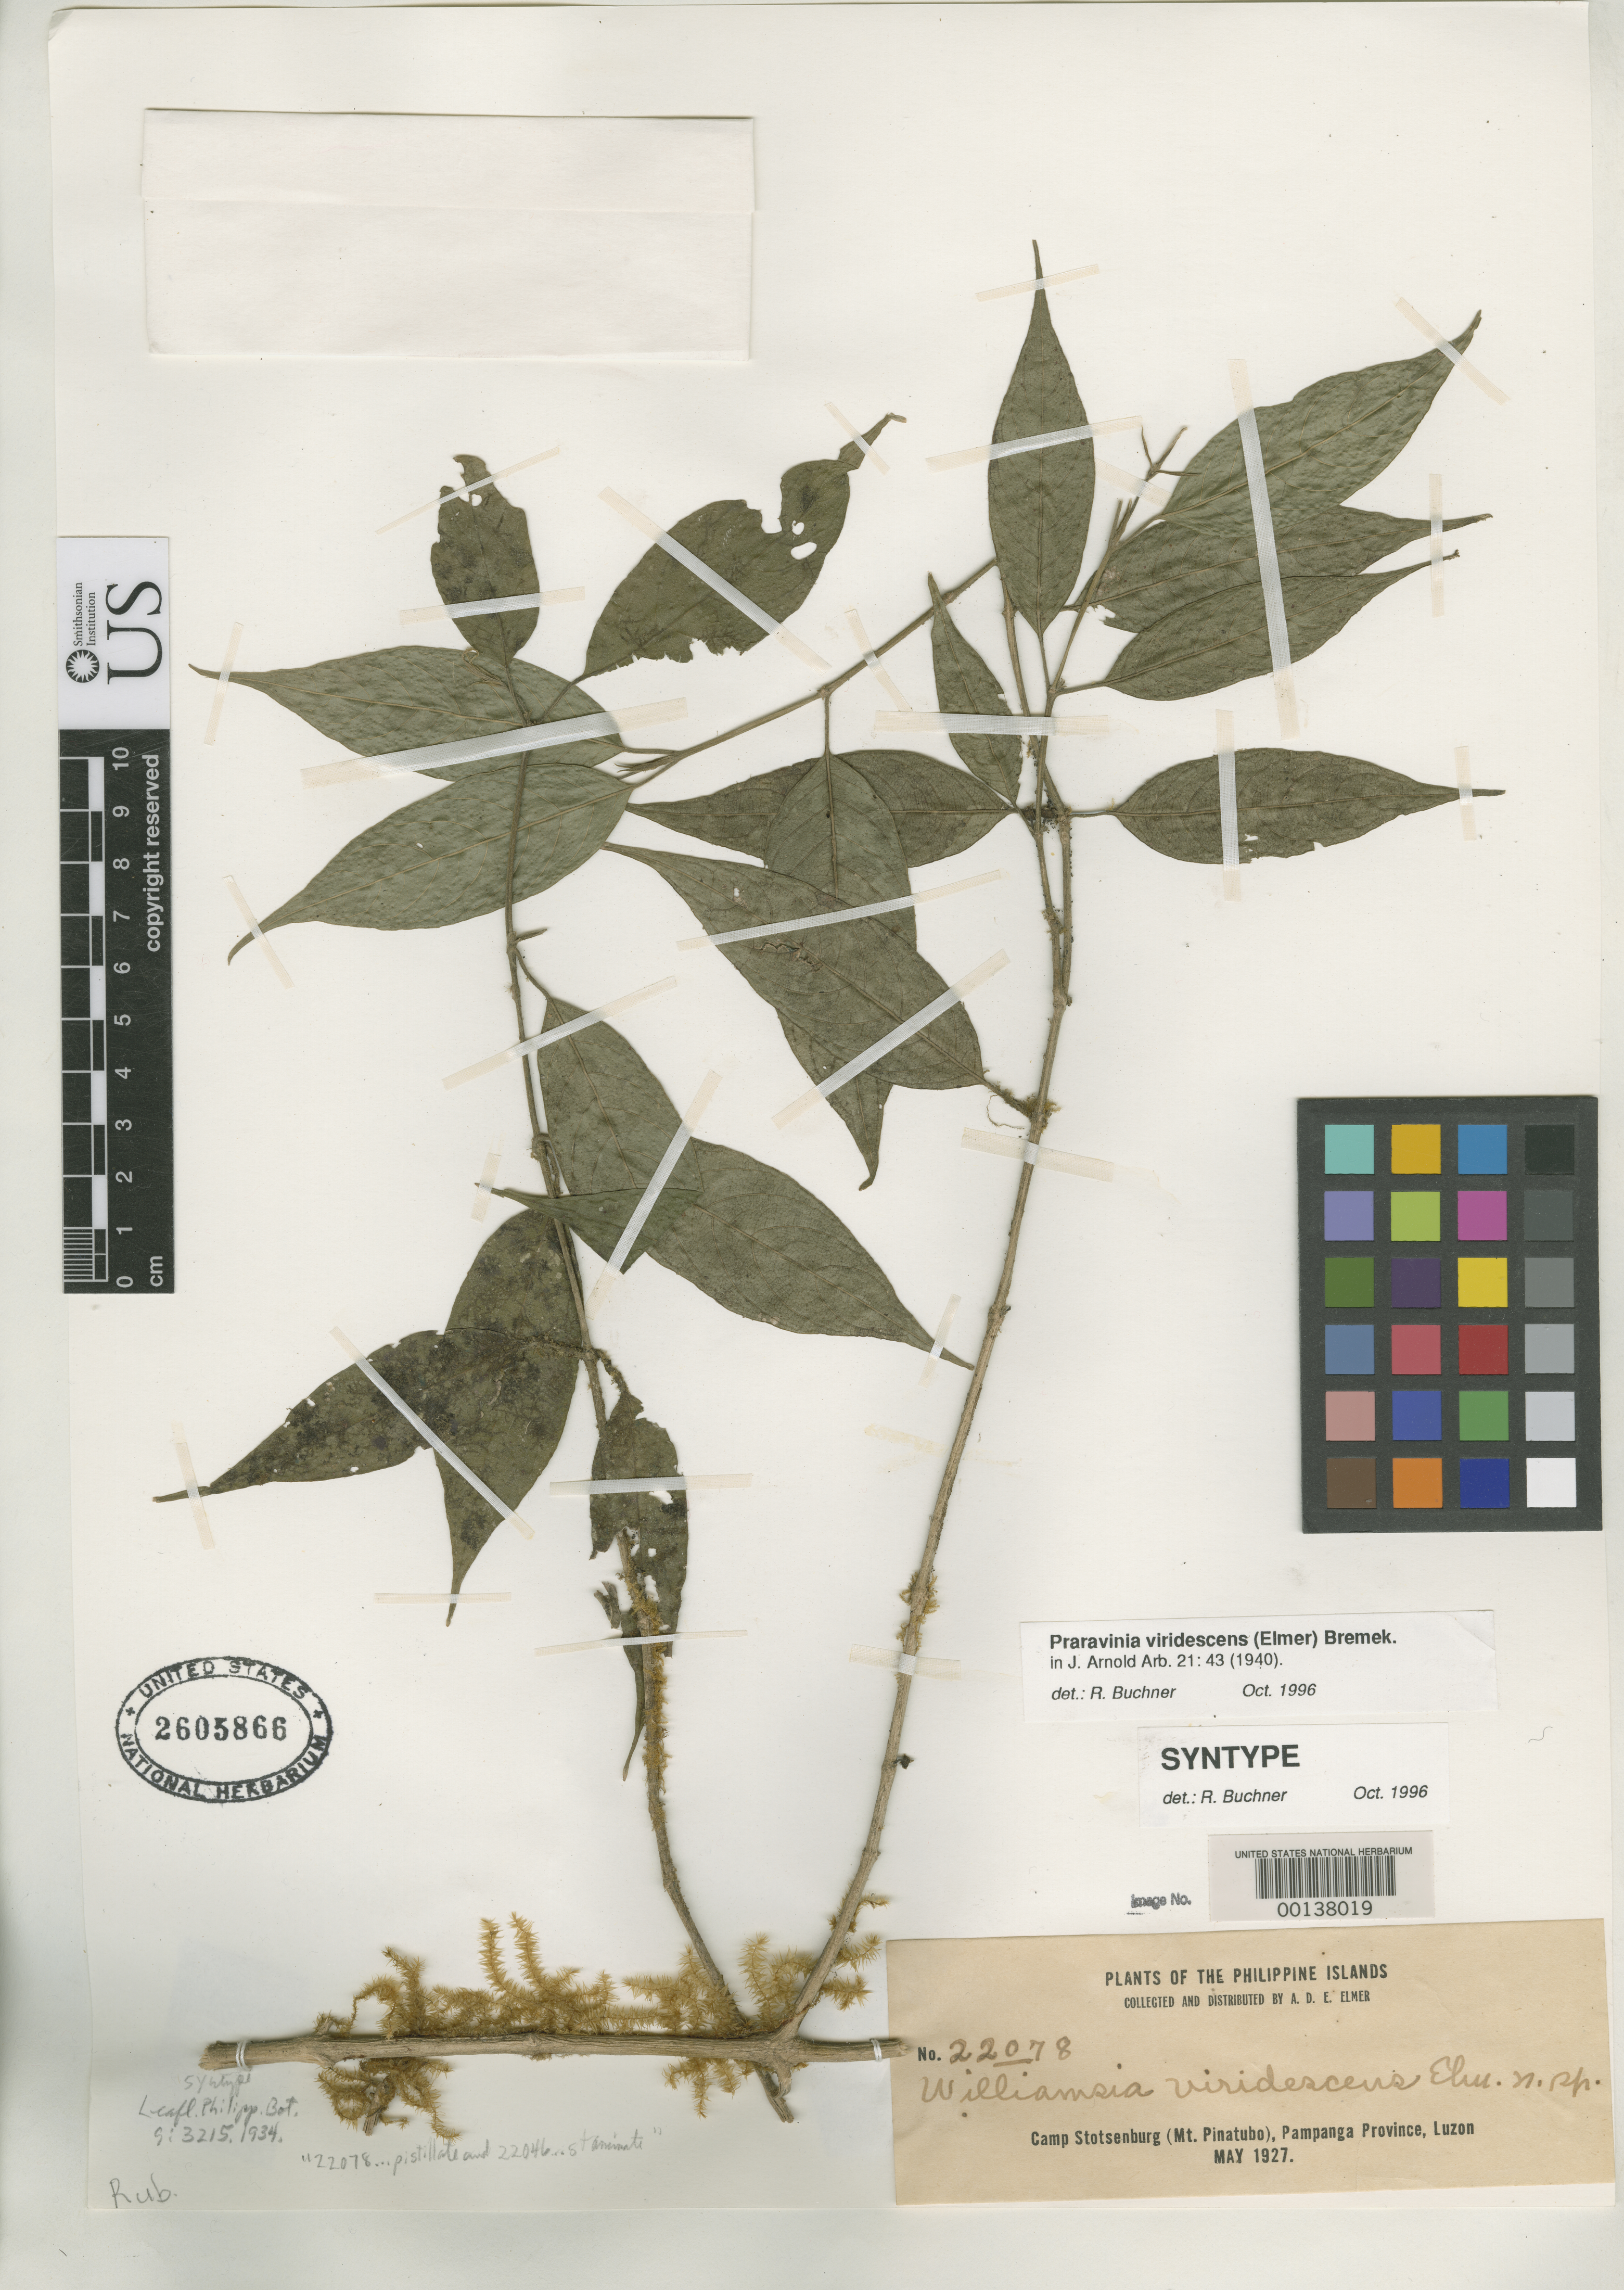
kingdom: Plantae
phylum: Tracheophyta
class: Magnoliopsida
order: Gentianales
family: Rubiaceae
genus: Williamsia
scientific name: Williamsia viridescens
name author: Elmer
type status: Isosyntype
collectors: A. D. E. Elmer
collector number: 22078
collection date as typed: May 1927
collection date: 1927-05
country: Philippines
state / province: Central Luzon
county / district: Pampanga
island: Luzon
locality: Camp Stotsenburg, Mt. Pinatubo.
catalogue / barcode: US 2605866